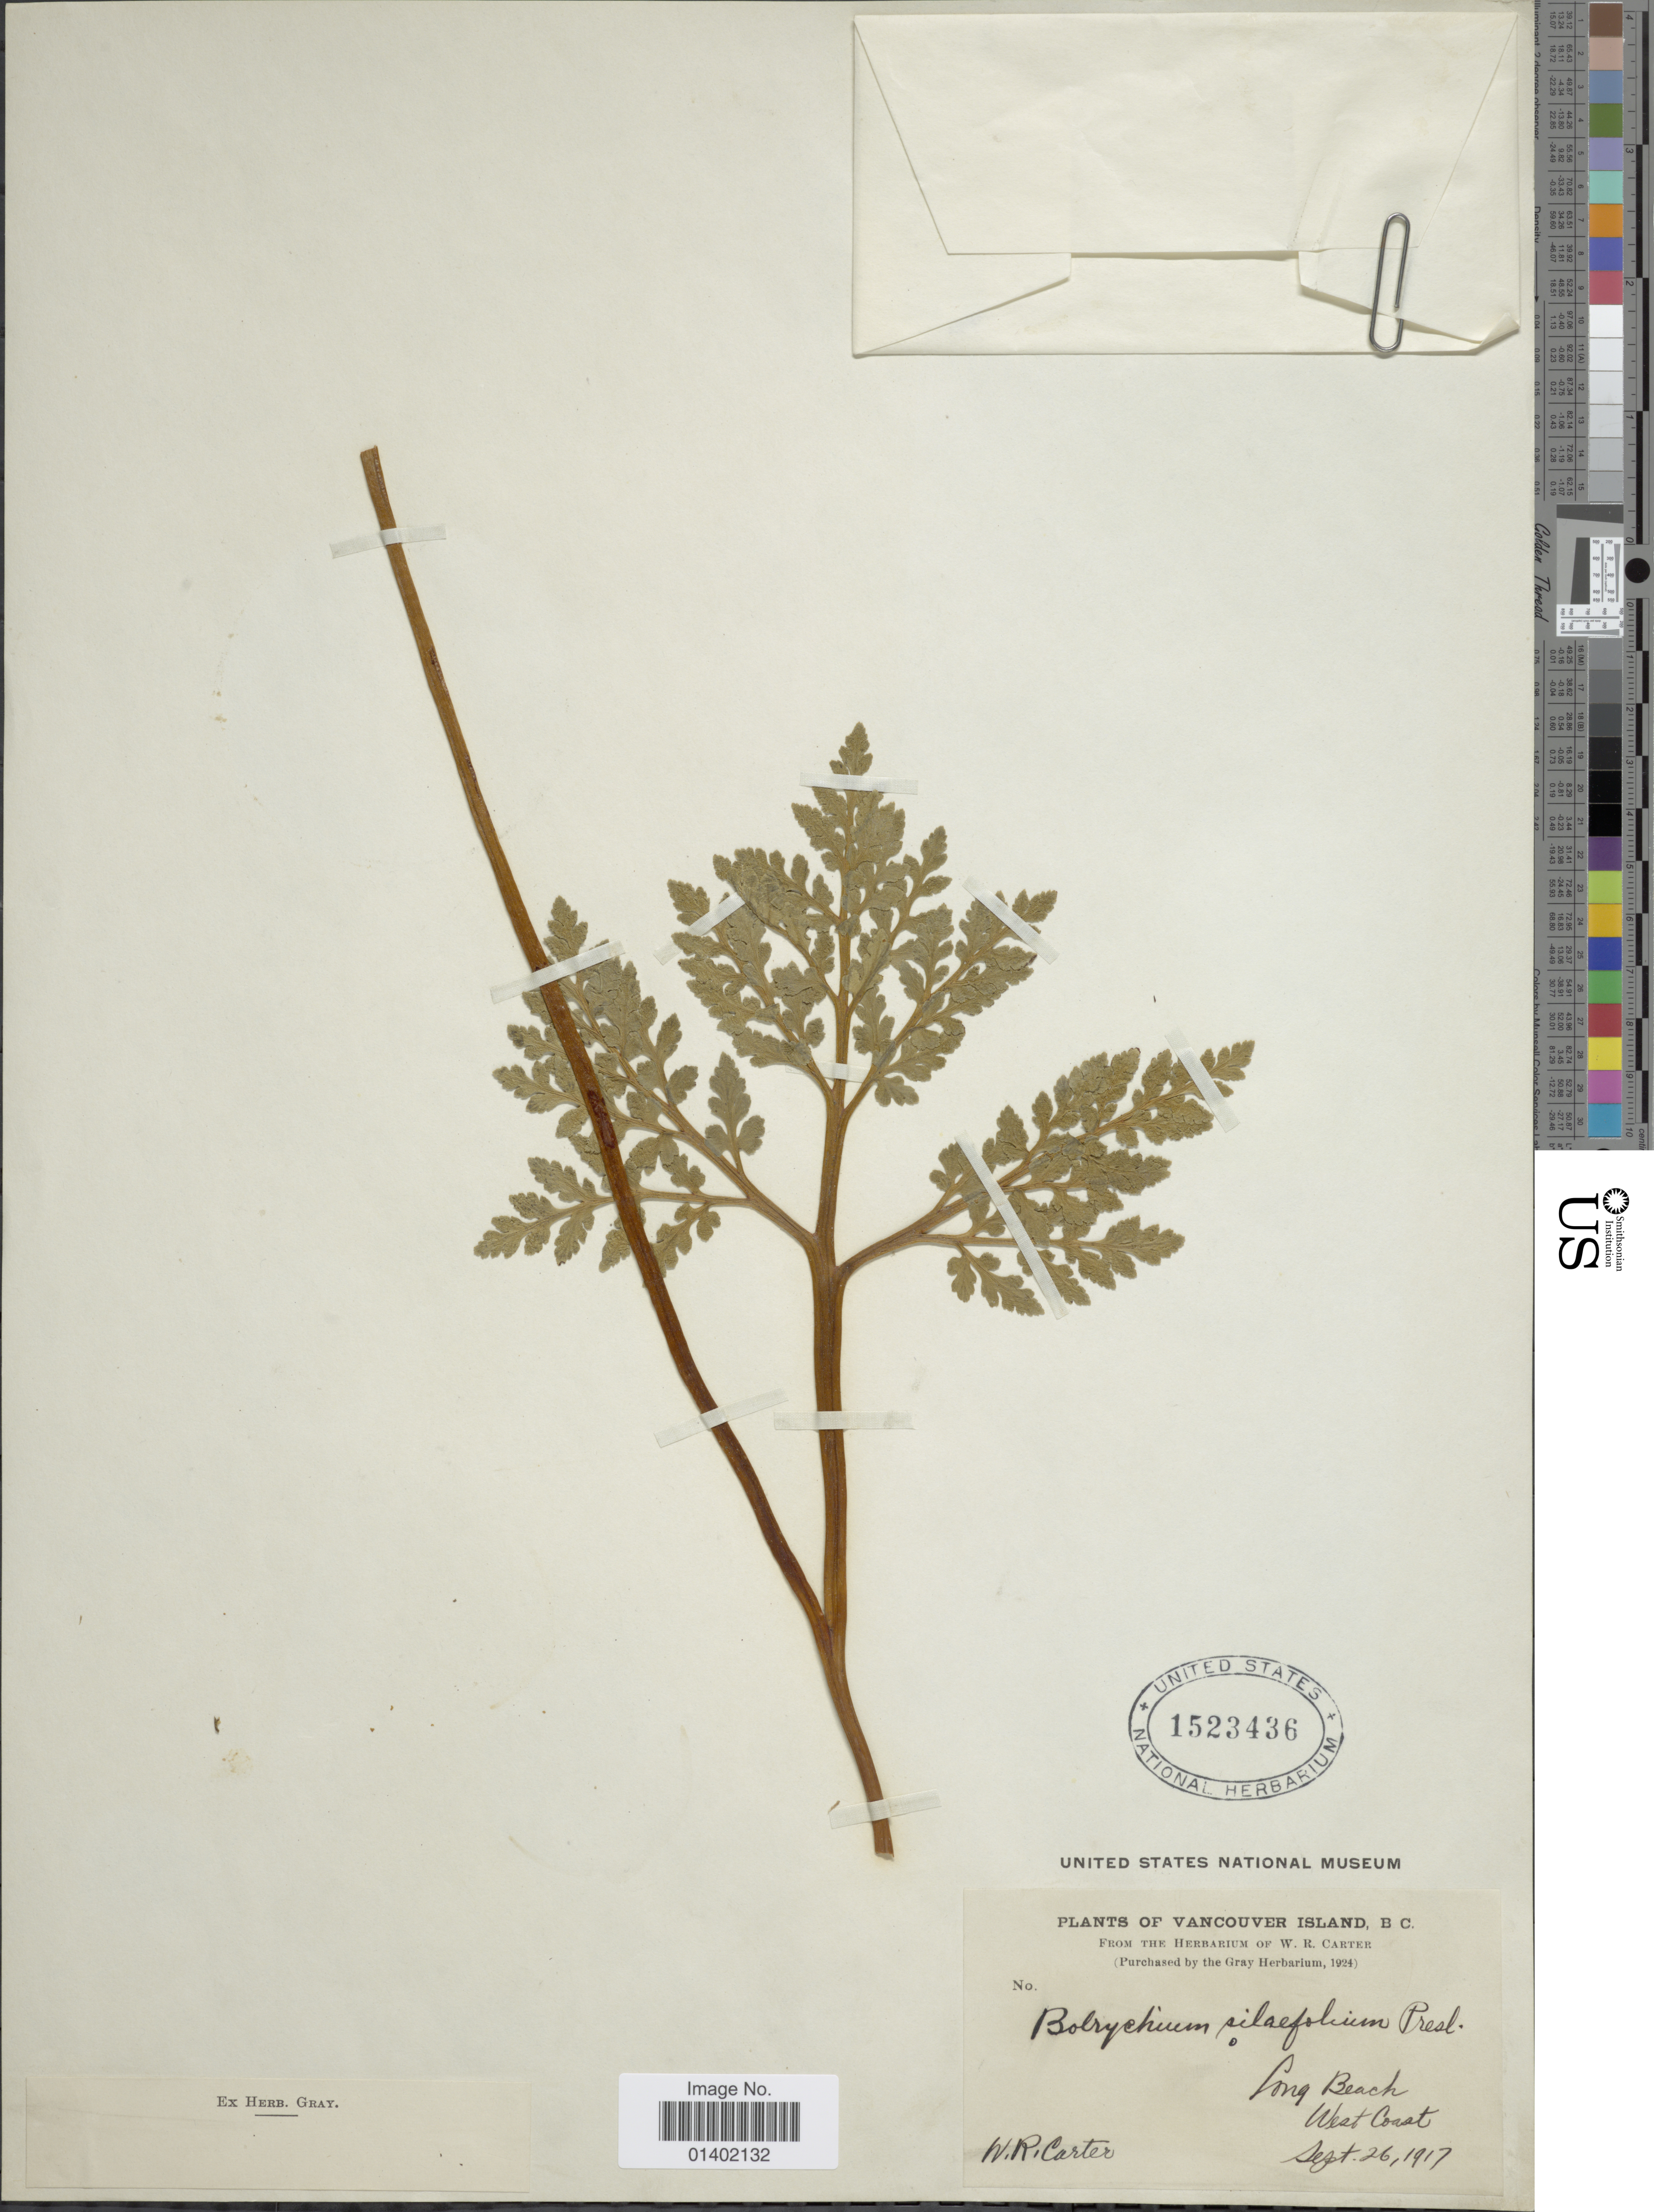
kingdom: Plantae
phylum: Tracheophyta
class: Polypodiopsida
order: Ophioglossales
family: Ophioglossaceae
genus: Botrychium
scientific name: Botrychium multifidum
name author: (J.F. Gmel.) Rupr.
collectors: W. R. Carter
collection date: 1917-09-26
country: Canada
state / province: British Columbia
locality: Vancouver Islands, B.C., Long Beach West Coast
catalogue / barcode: US 1523436